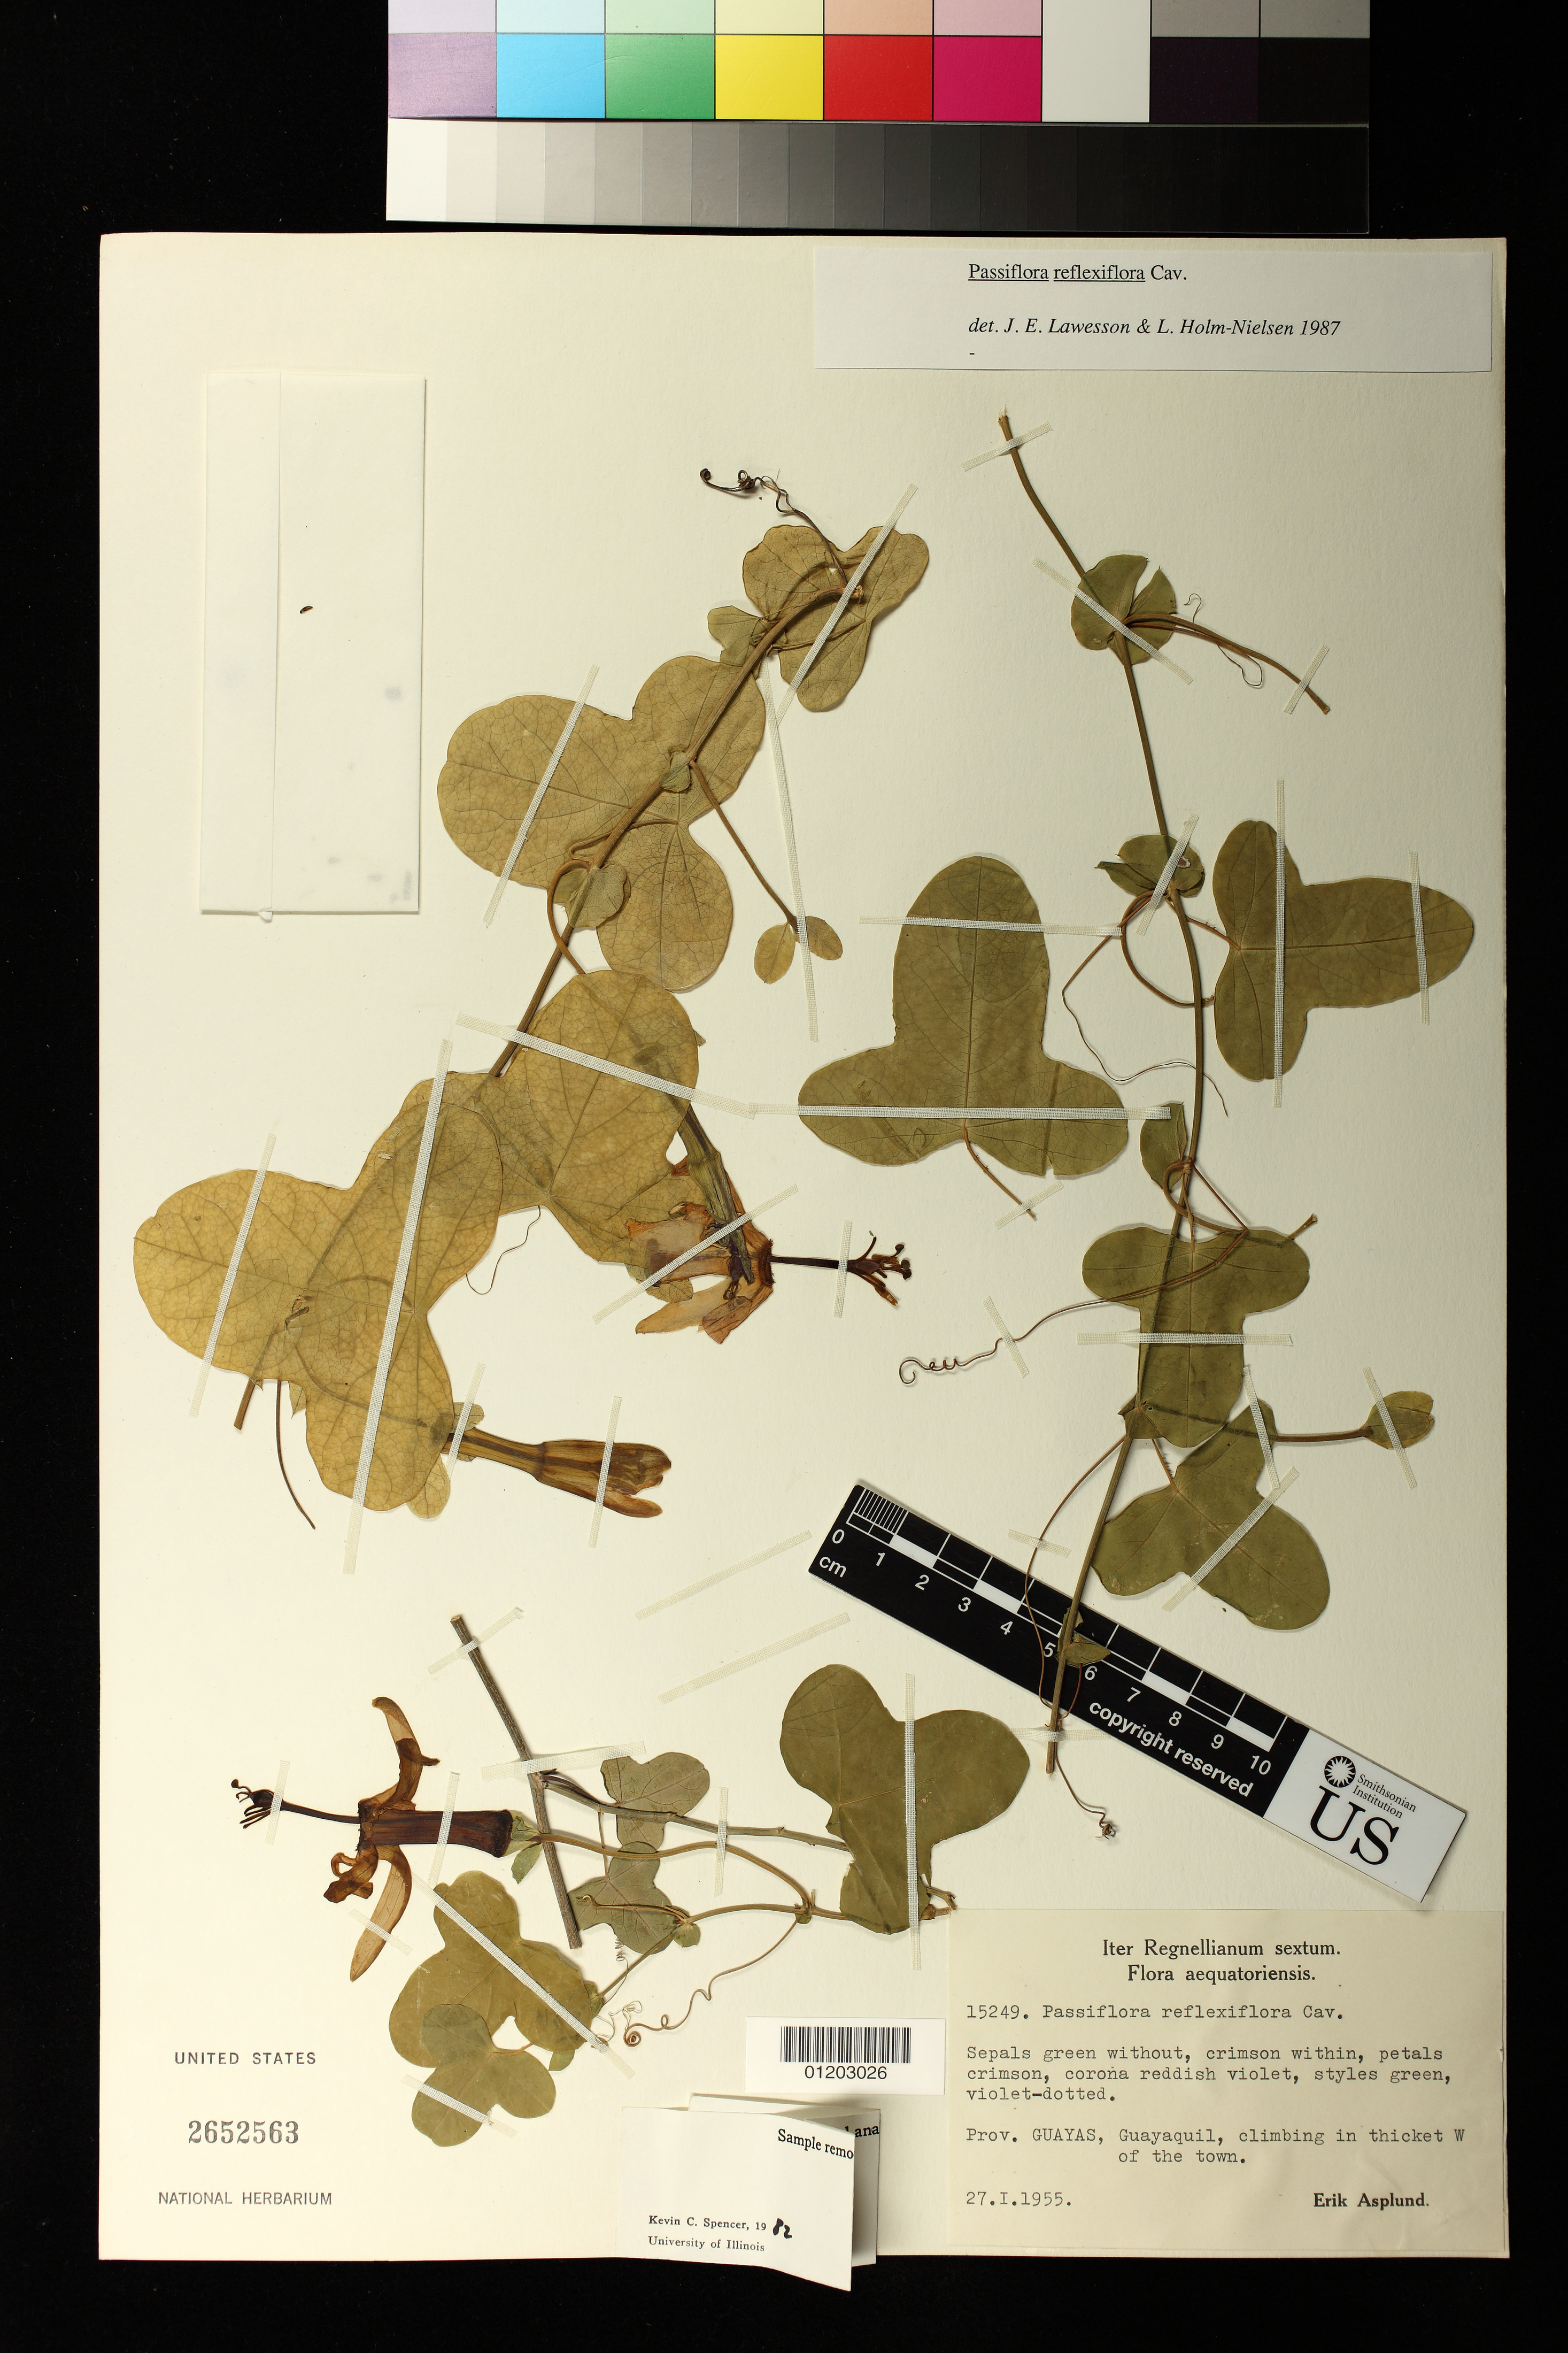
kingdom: Plantae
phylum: Tracheophyta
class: Magnoliopsida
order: Malpighiales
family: Passifloraceae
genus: Passiflora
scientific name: Passiflora reflexiflora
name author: Cav.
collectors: E. Asplund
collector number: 15249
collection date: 1955-01-27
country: Ecuador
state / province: Guayas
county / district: Guayaquil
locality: climbing in thicket W of the town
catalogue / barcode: US 2652563